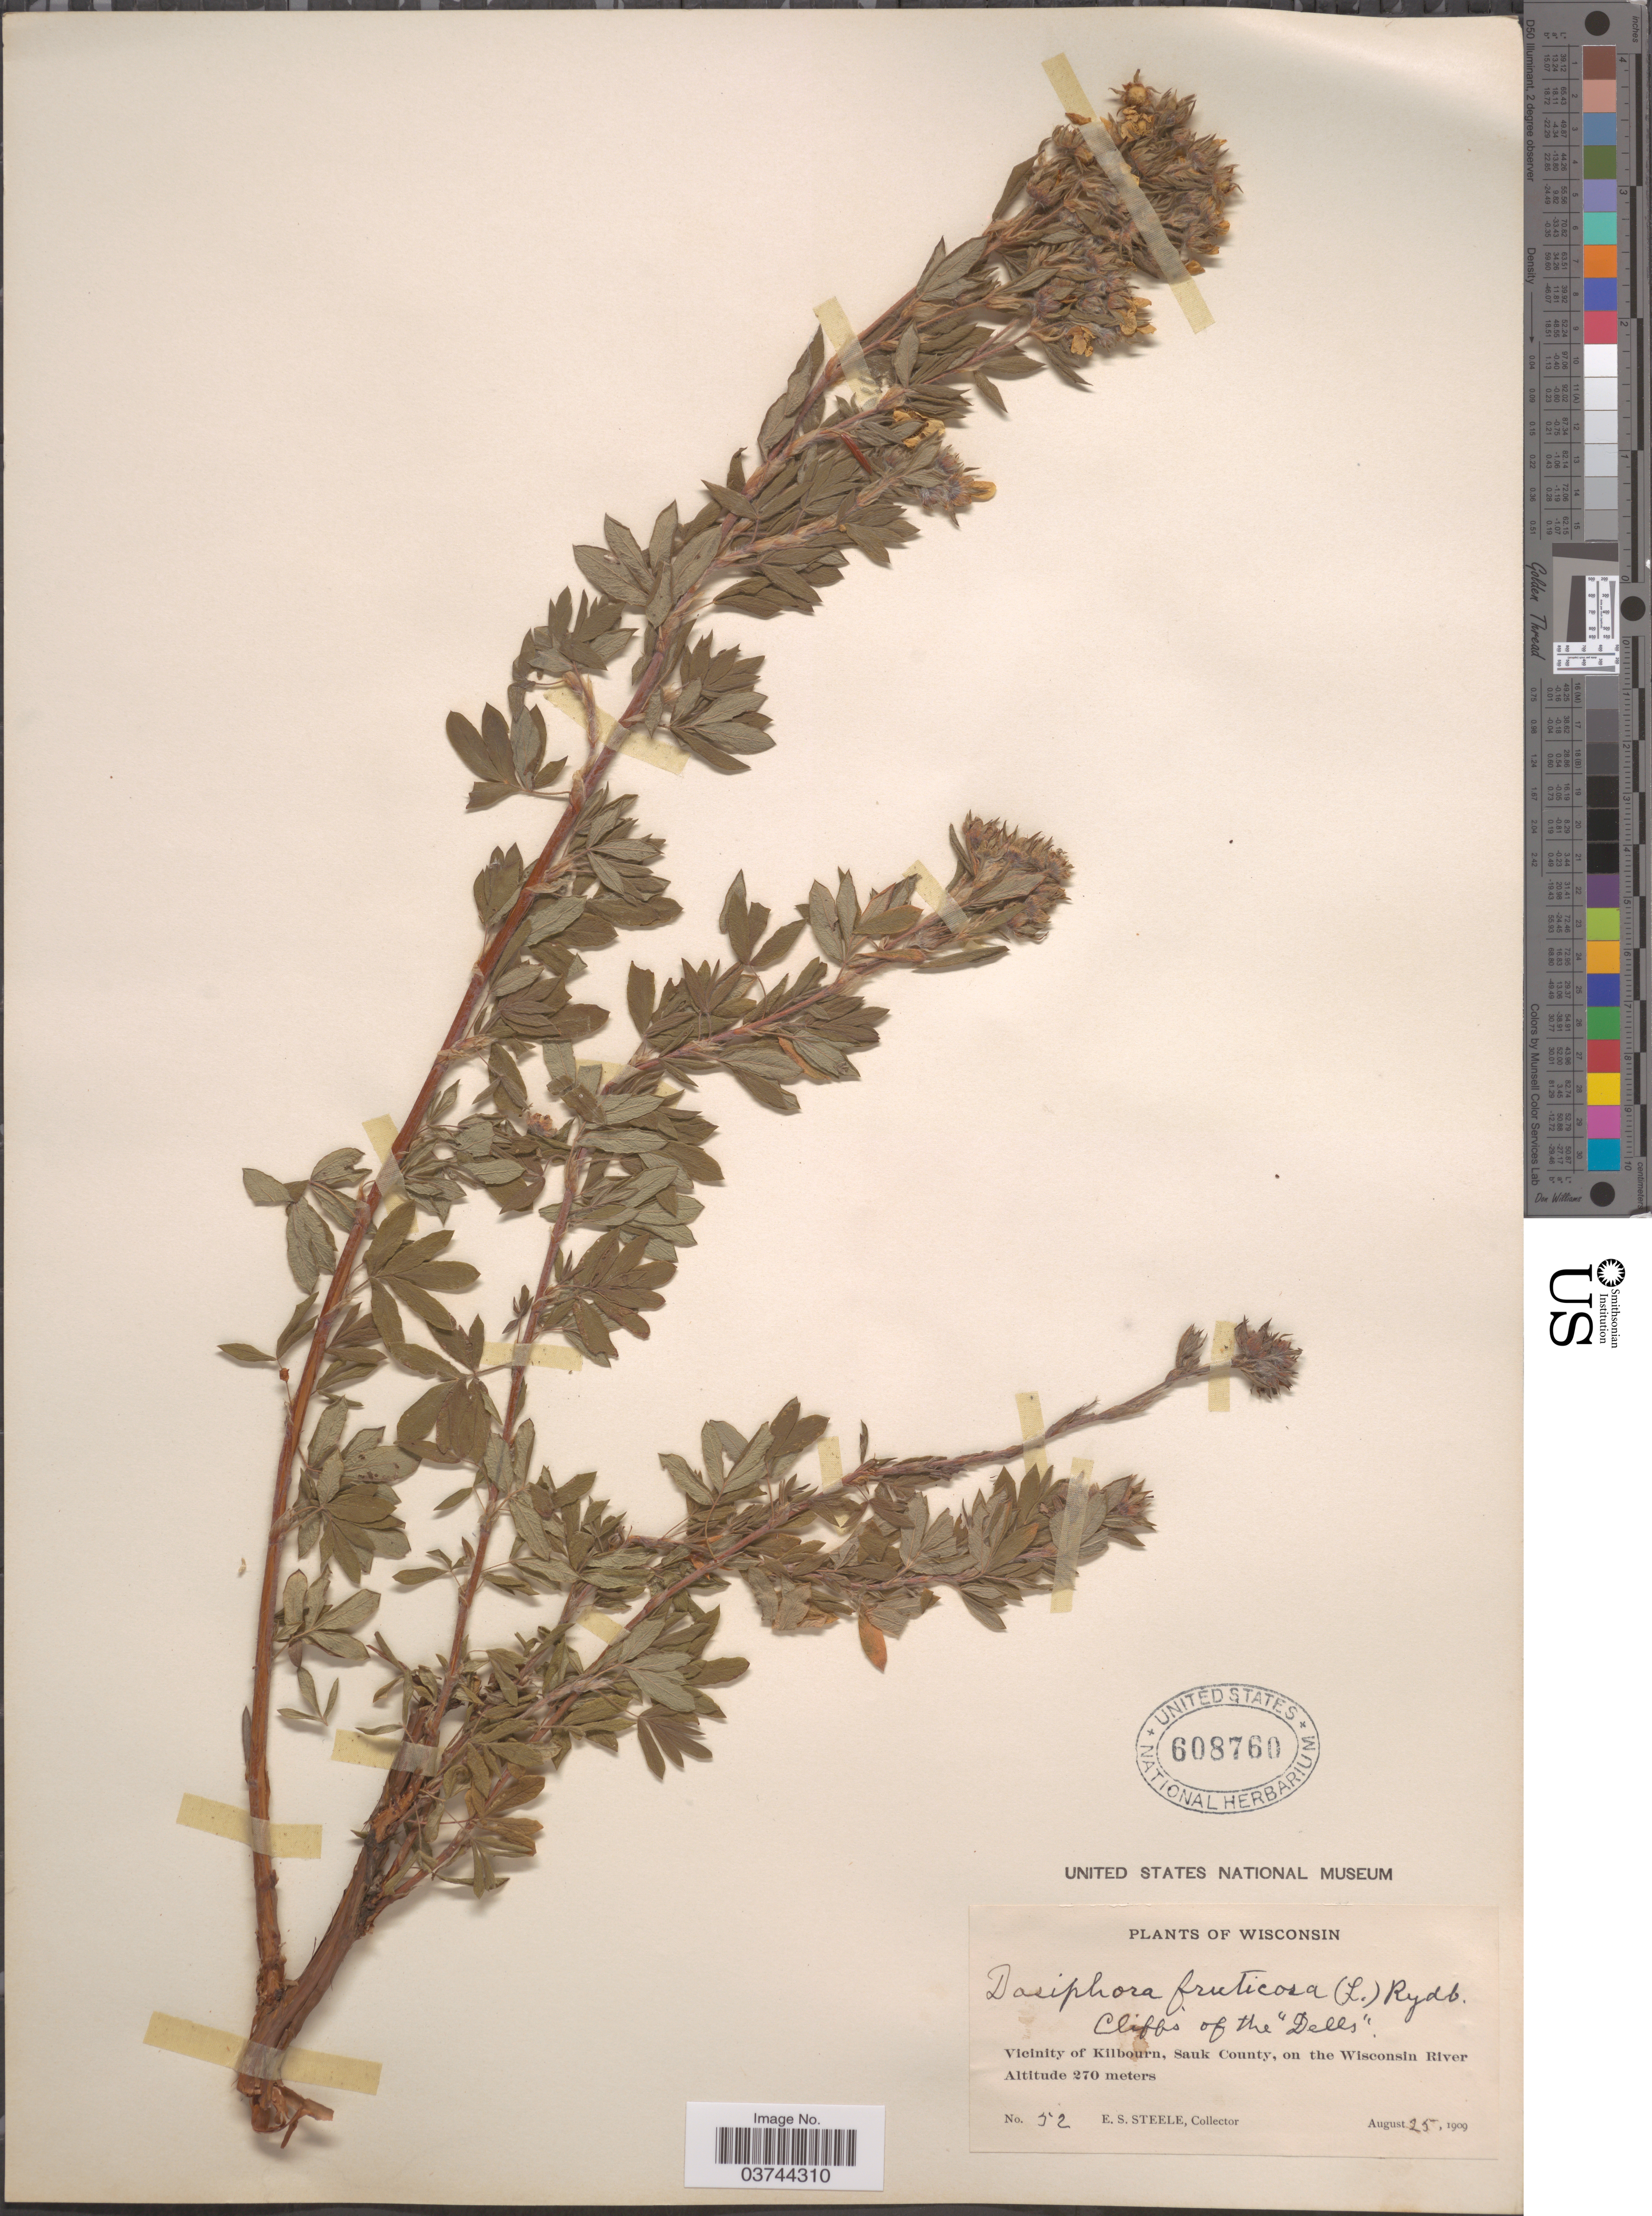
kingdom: Plantae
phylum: Tracheophyta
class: Magnoliopsida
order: Rosales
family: Rosaceae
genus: Dasiphora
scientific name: Dasiphora fruticosa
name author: (L.) Rydb.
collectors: E. Steele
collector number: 52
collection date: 1909-08-25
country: United States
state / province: Wisconsin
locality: Cliffs of the "Dells". Vicinity of Kilbourn, Sauk County, on the Wisconsin River.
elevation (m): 270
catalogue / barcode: US 608760